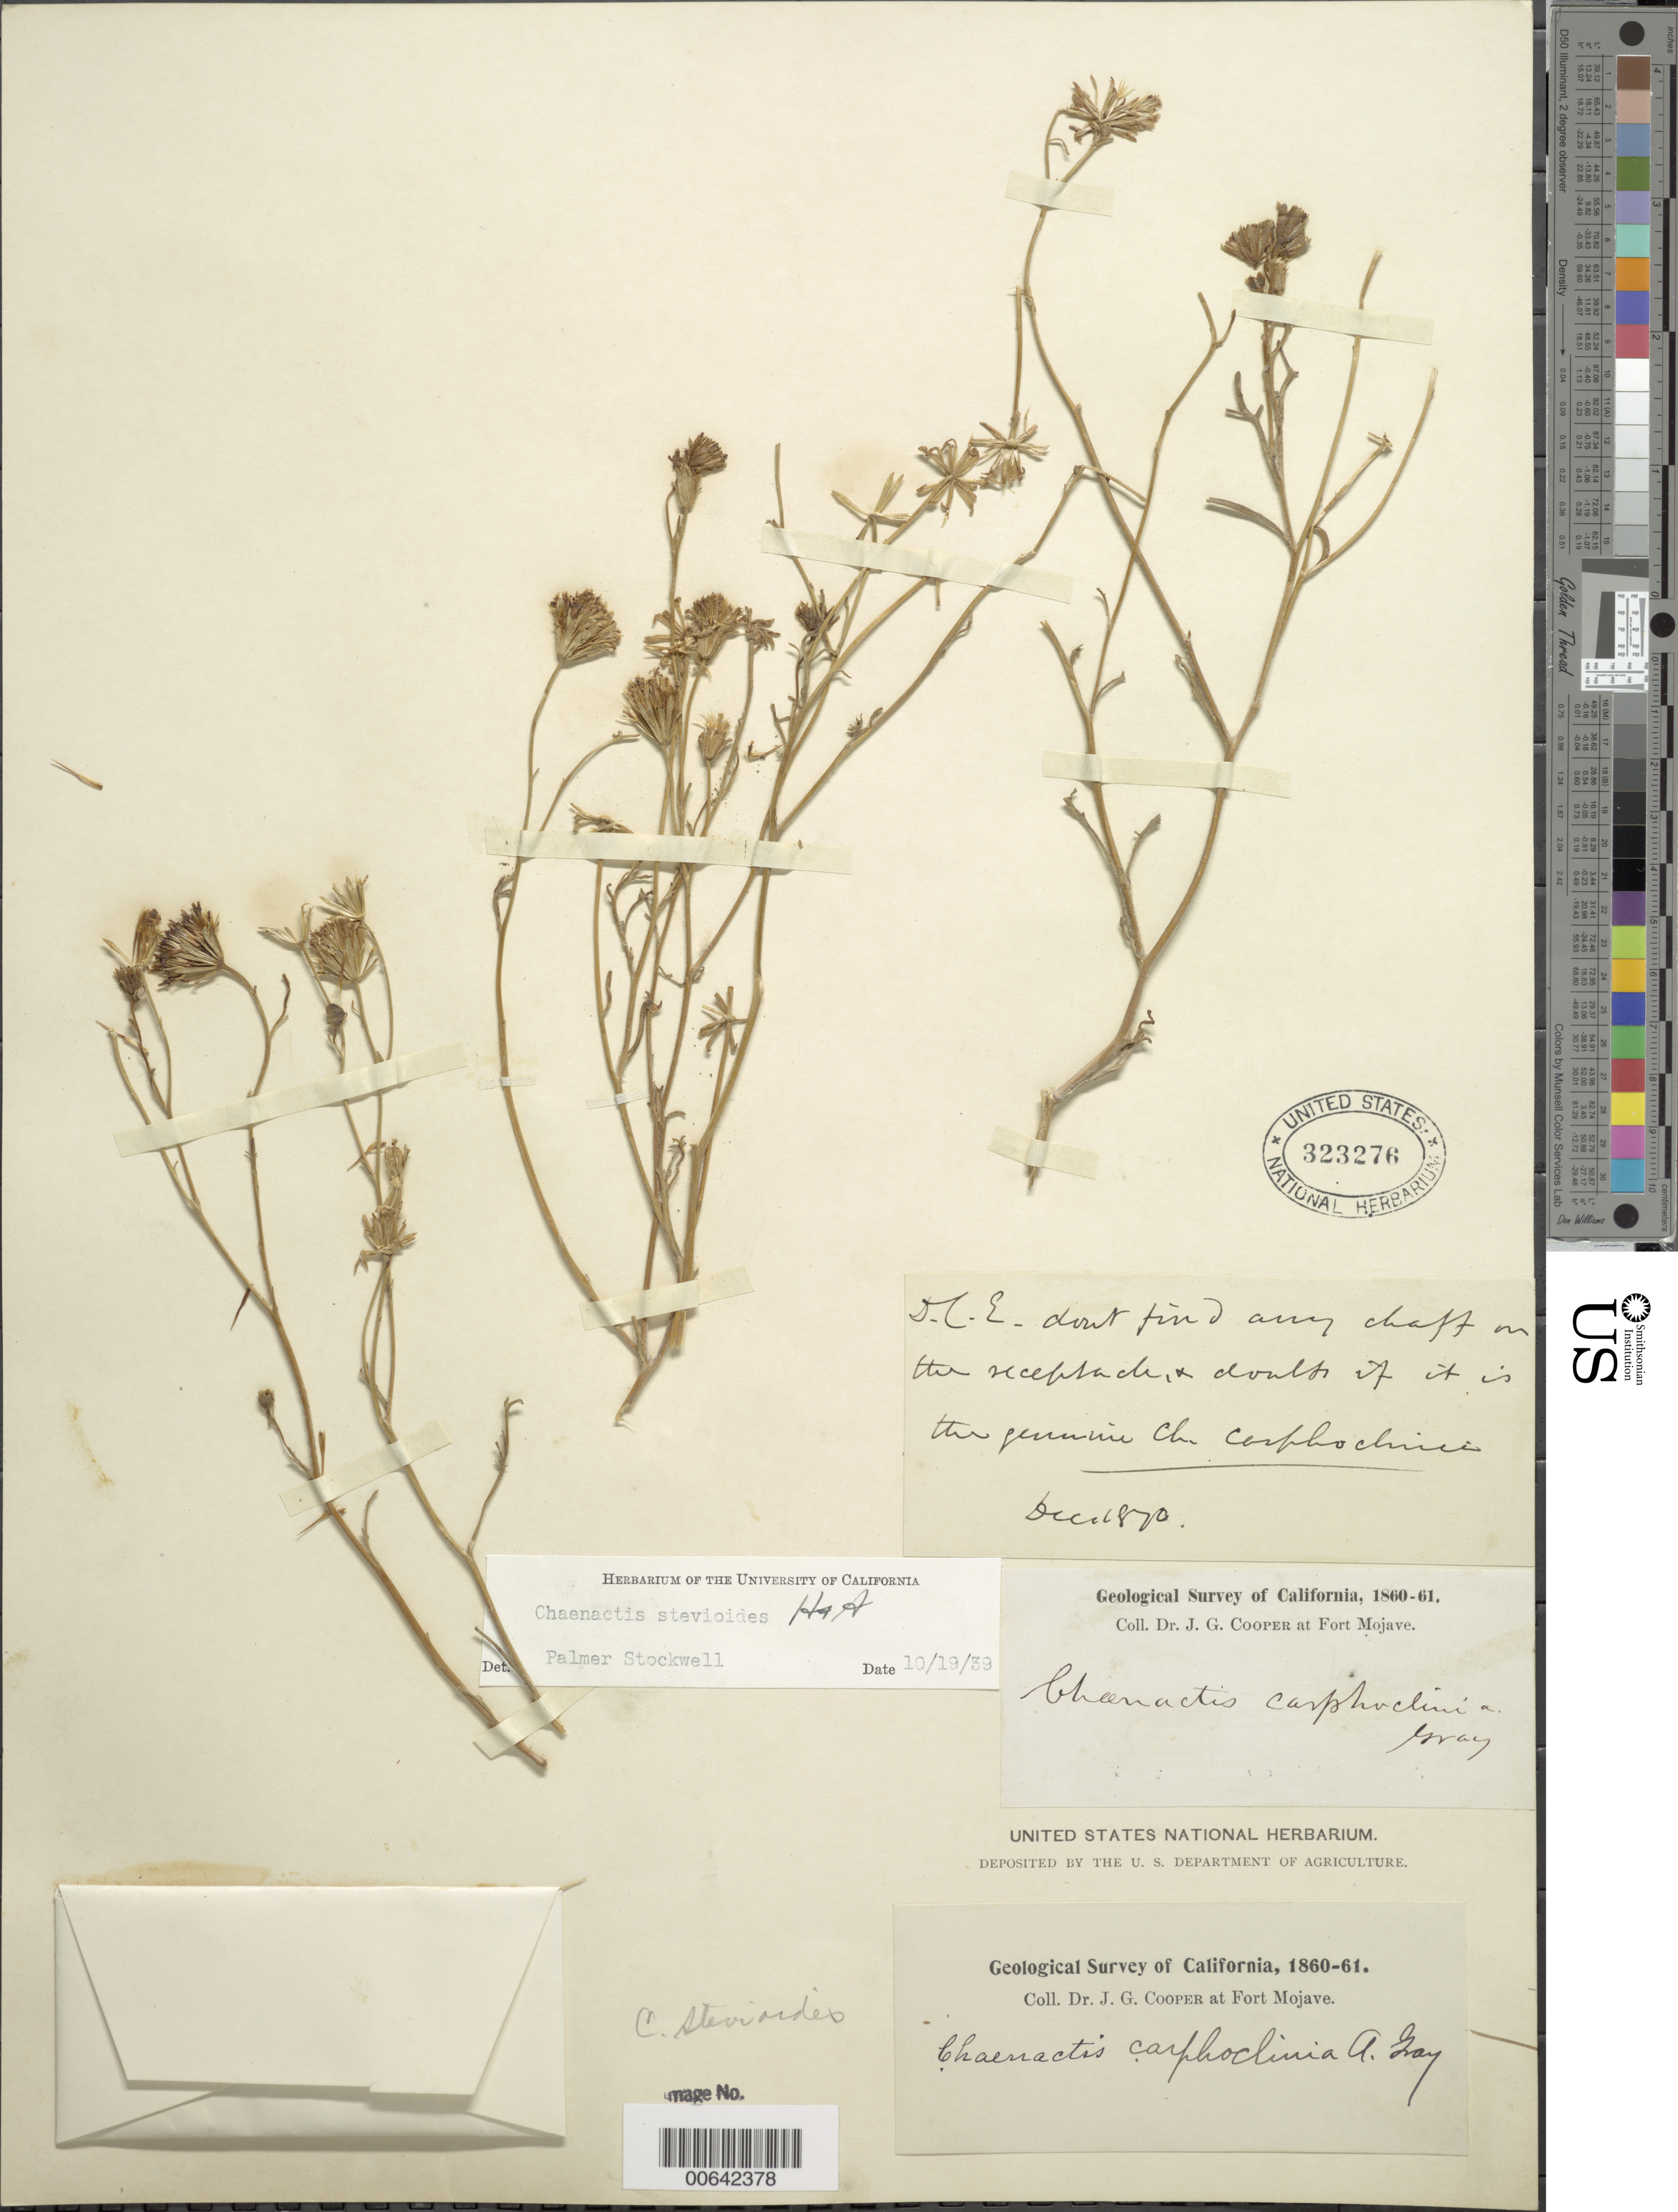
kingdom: Plantae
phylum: Tracheophyta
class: Magnoliopsida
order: Asterales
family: Asteraceae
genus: Chaenactis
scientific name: Chaenactis santolinoides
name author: Greene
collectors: J. G. Cooper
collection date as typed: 1860 to -- --- 1861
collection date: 1860/1861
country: United States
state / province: California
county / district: San Bernardino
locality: Fort Mojave.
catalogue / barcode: US 323276